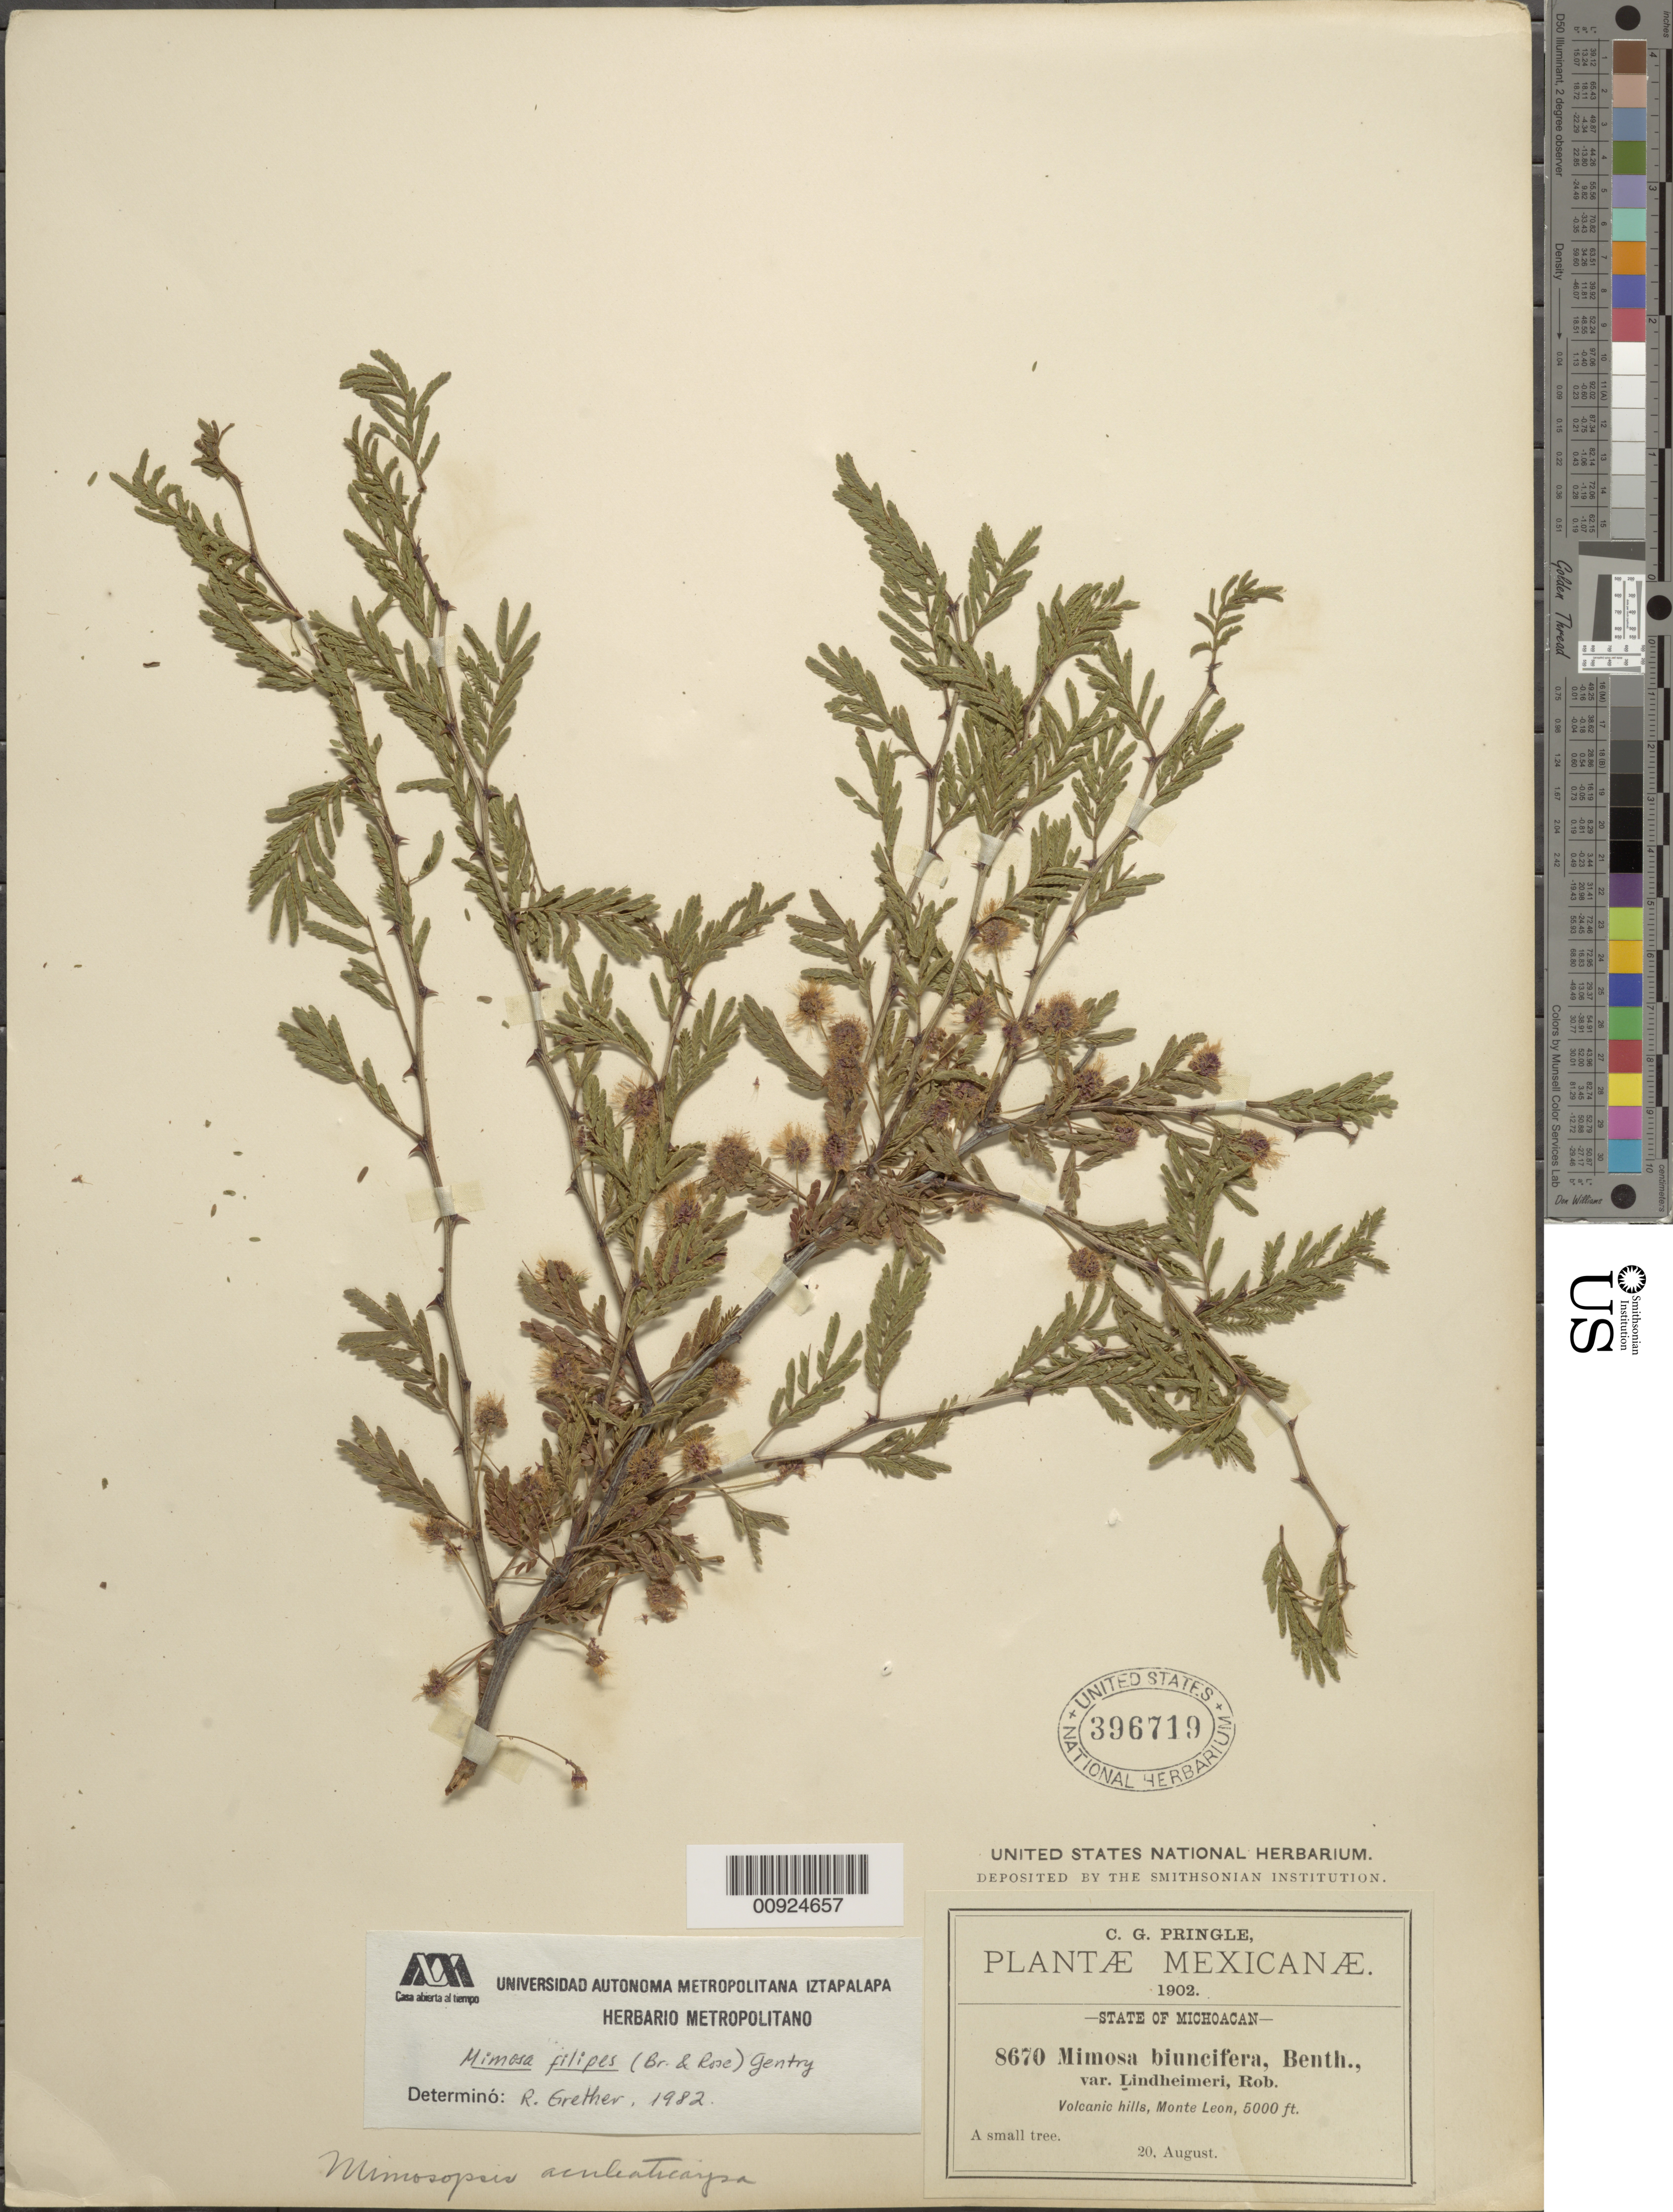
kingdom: Plantae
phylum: Tracheophyta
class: Magnoliopsida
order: Fabales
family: Fabaceae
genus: Mimosa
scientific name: Mimosa filipes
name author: (Britton) Gentry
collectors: C. G. Pringle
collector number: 8670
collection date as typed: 20 Aug 1902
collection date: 1902-08-20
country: Mexico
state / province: Michoacán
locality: Monte León, State of Michoacán.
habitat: Volcanic hills.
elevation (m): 1524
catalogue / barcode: US 396719